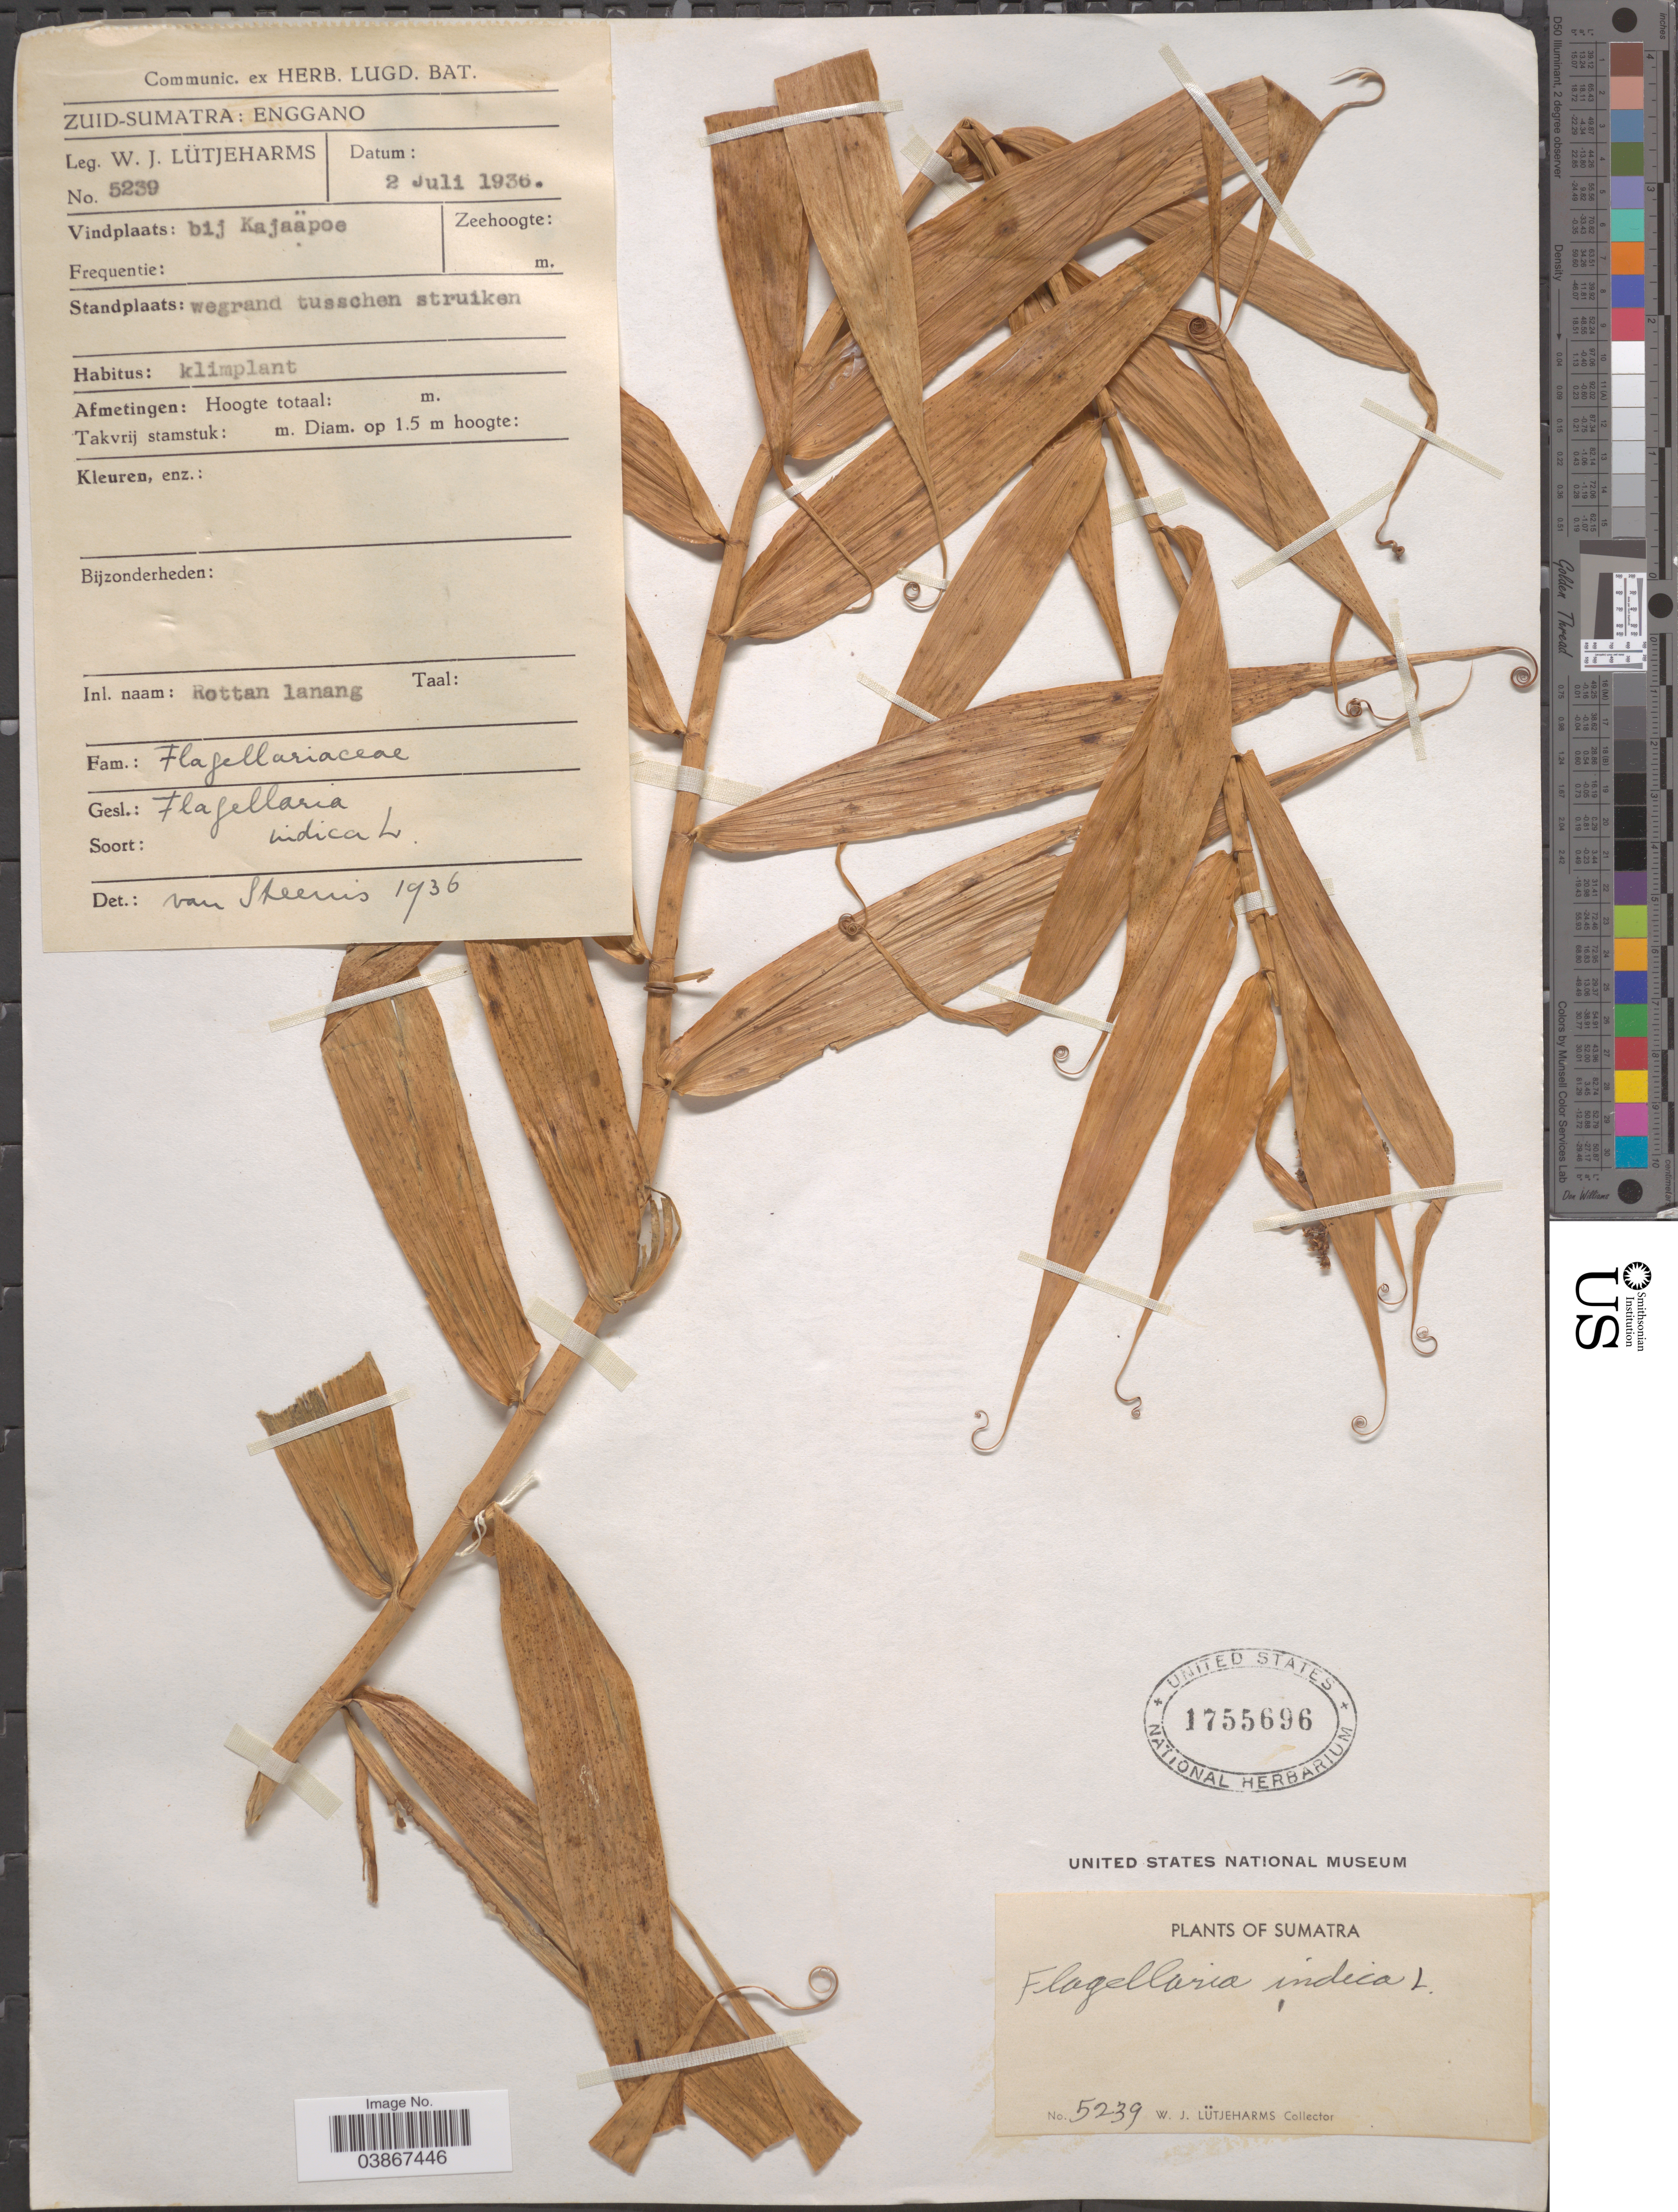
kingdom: Plantae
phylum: Tracheophyta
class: Liliopsida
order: Poales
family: Flagellariaceae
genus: Flagellaria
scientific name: Flagellaria indica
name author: L.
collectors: W. Lutjeharms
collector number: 5239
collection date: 1936-07-02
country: Indonesia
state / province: Sumatra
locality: Bij kajaäpoe.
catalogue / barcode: US 1755696